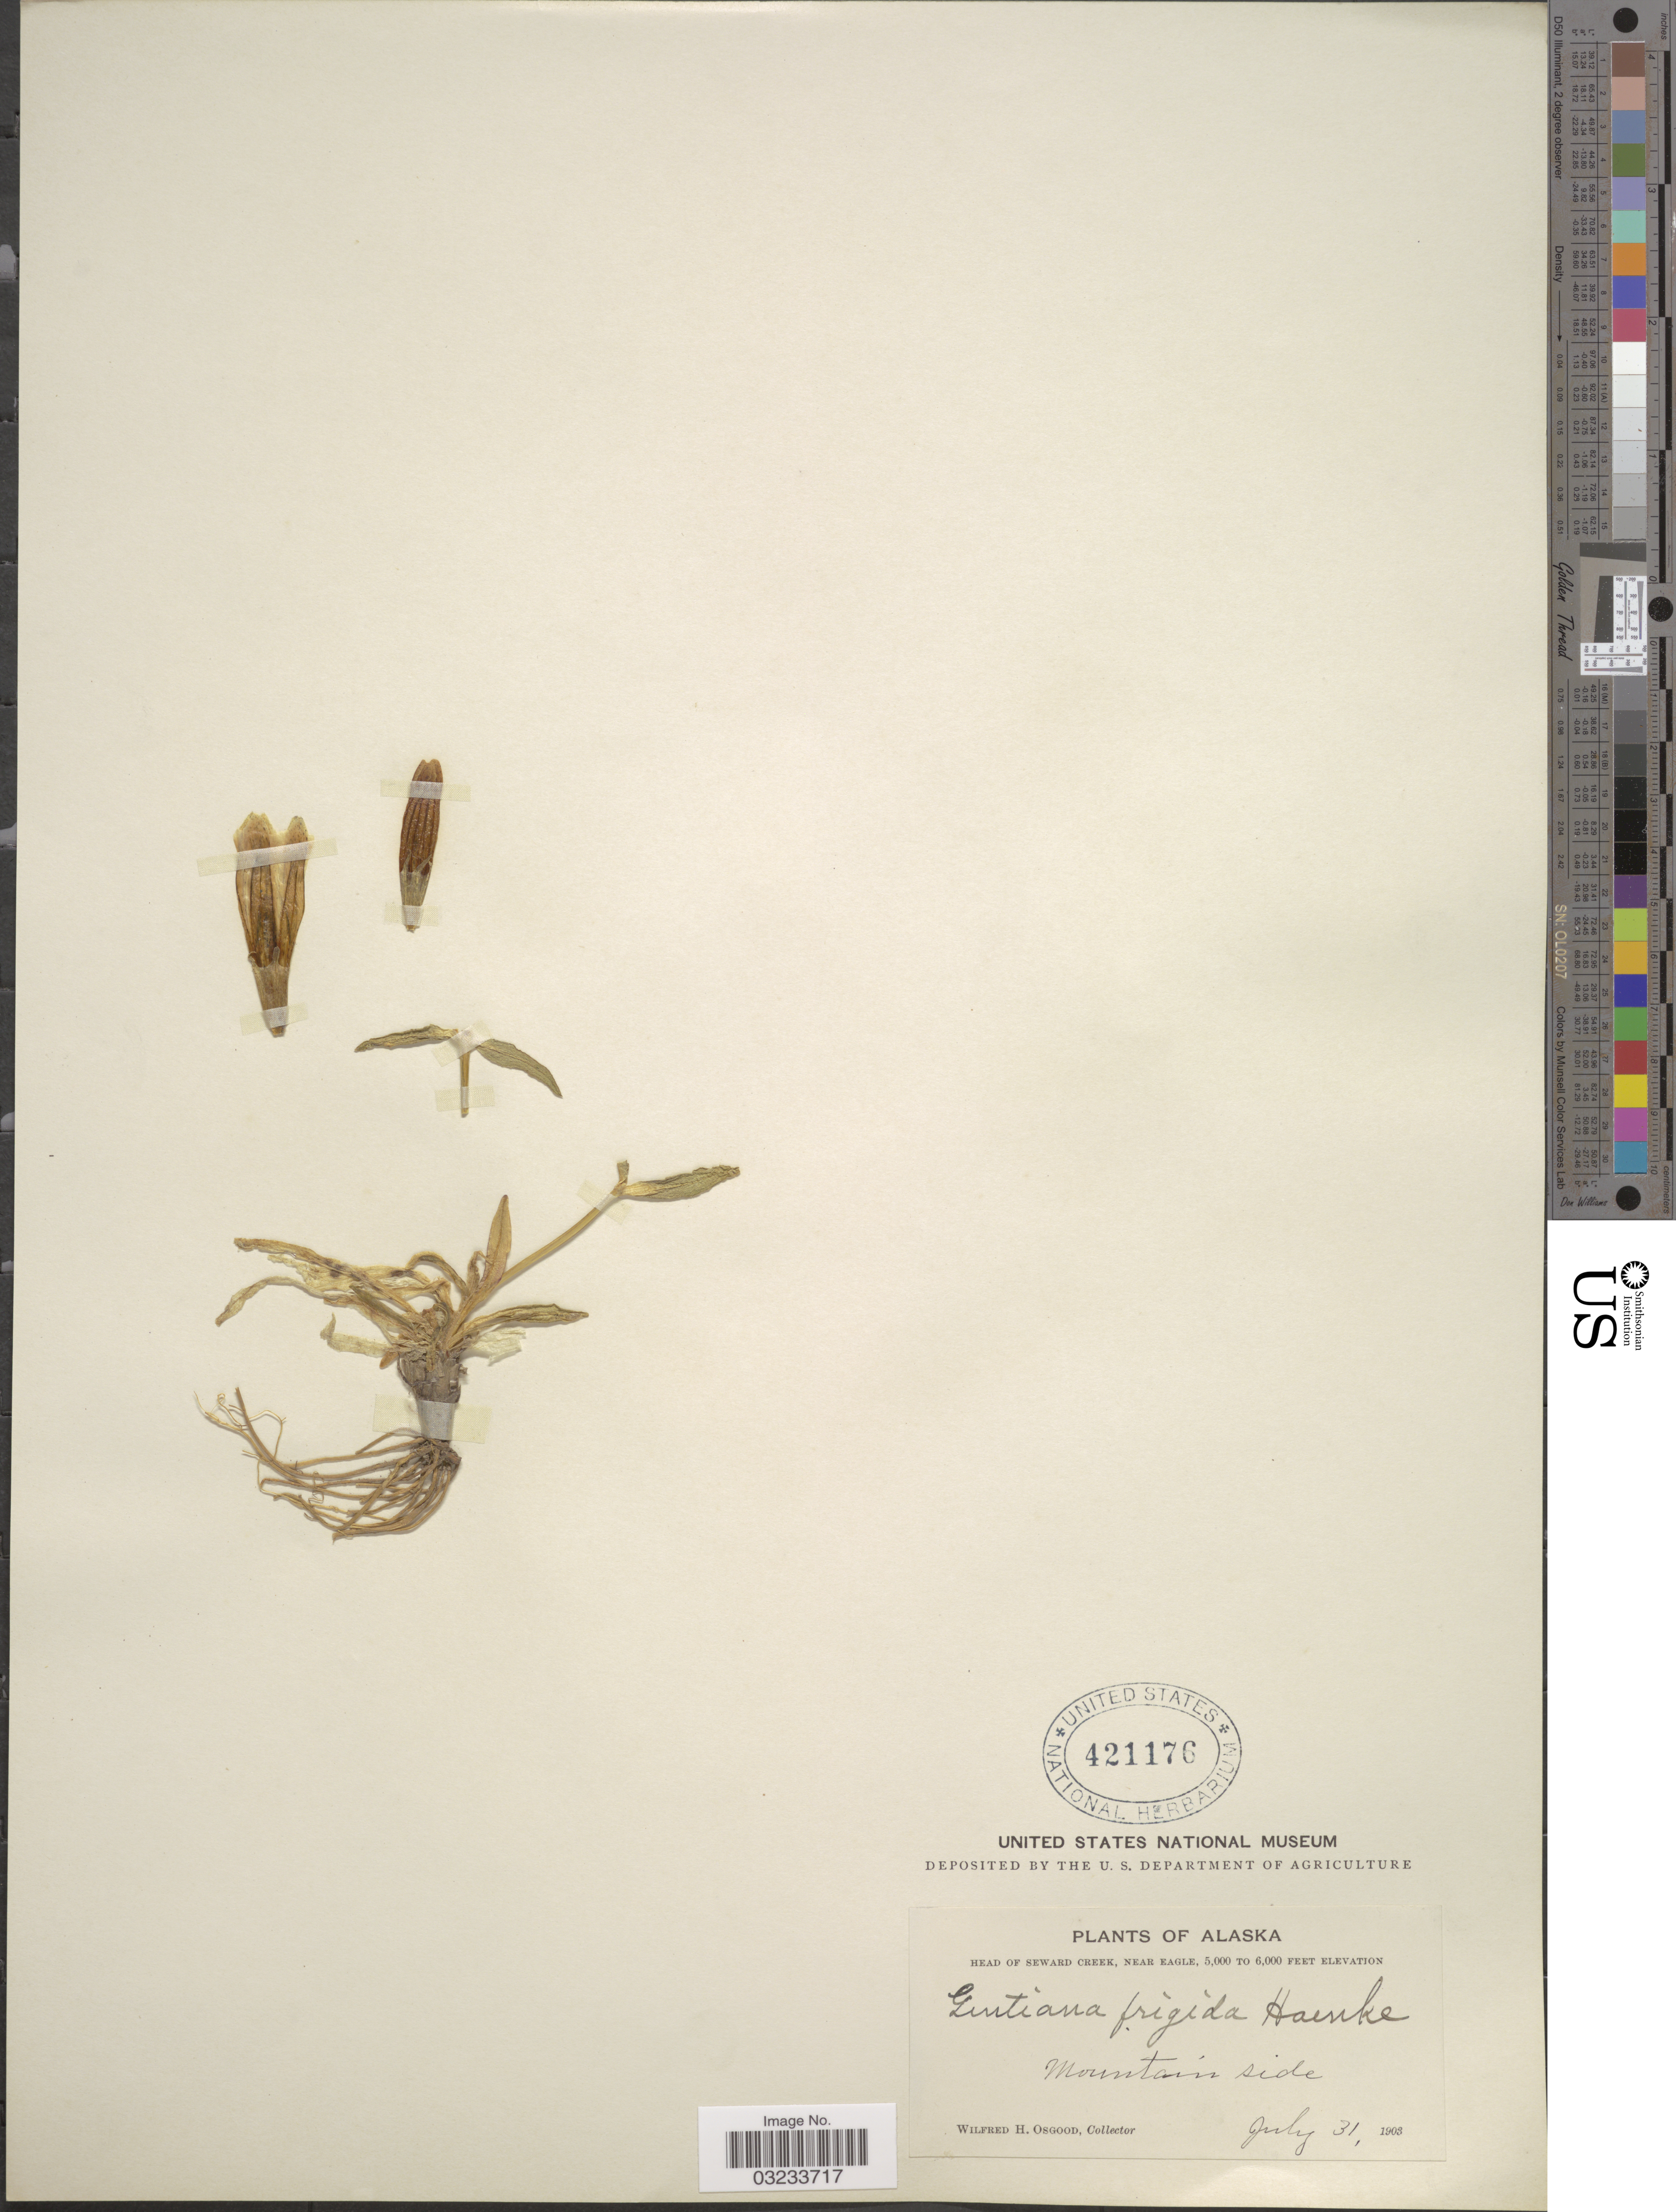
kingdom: Plantae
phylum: Tracheophyta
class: Magnoliopsida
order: Gentianales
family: Gentianaceae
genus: Gentiana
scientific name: Gentiana algida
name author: Pall.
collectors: W. Osgood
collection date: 1903-07-31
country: United States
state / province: Alaska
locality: Head of Seward Creek, near Eagle. Mountain side.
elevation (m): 1524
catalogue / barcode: US 421176